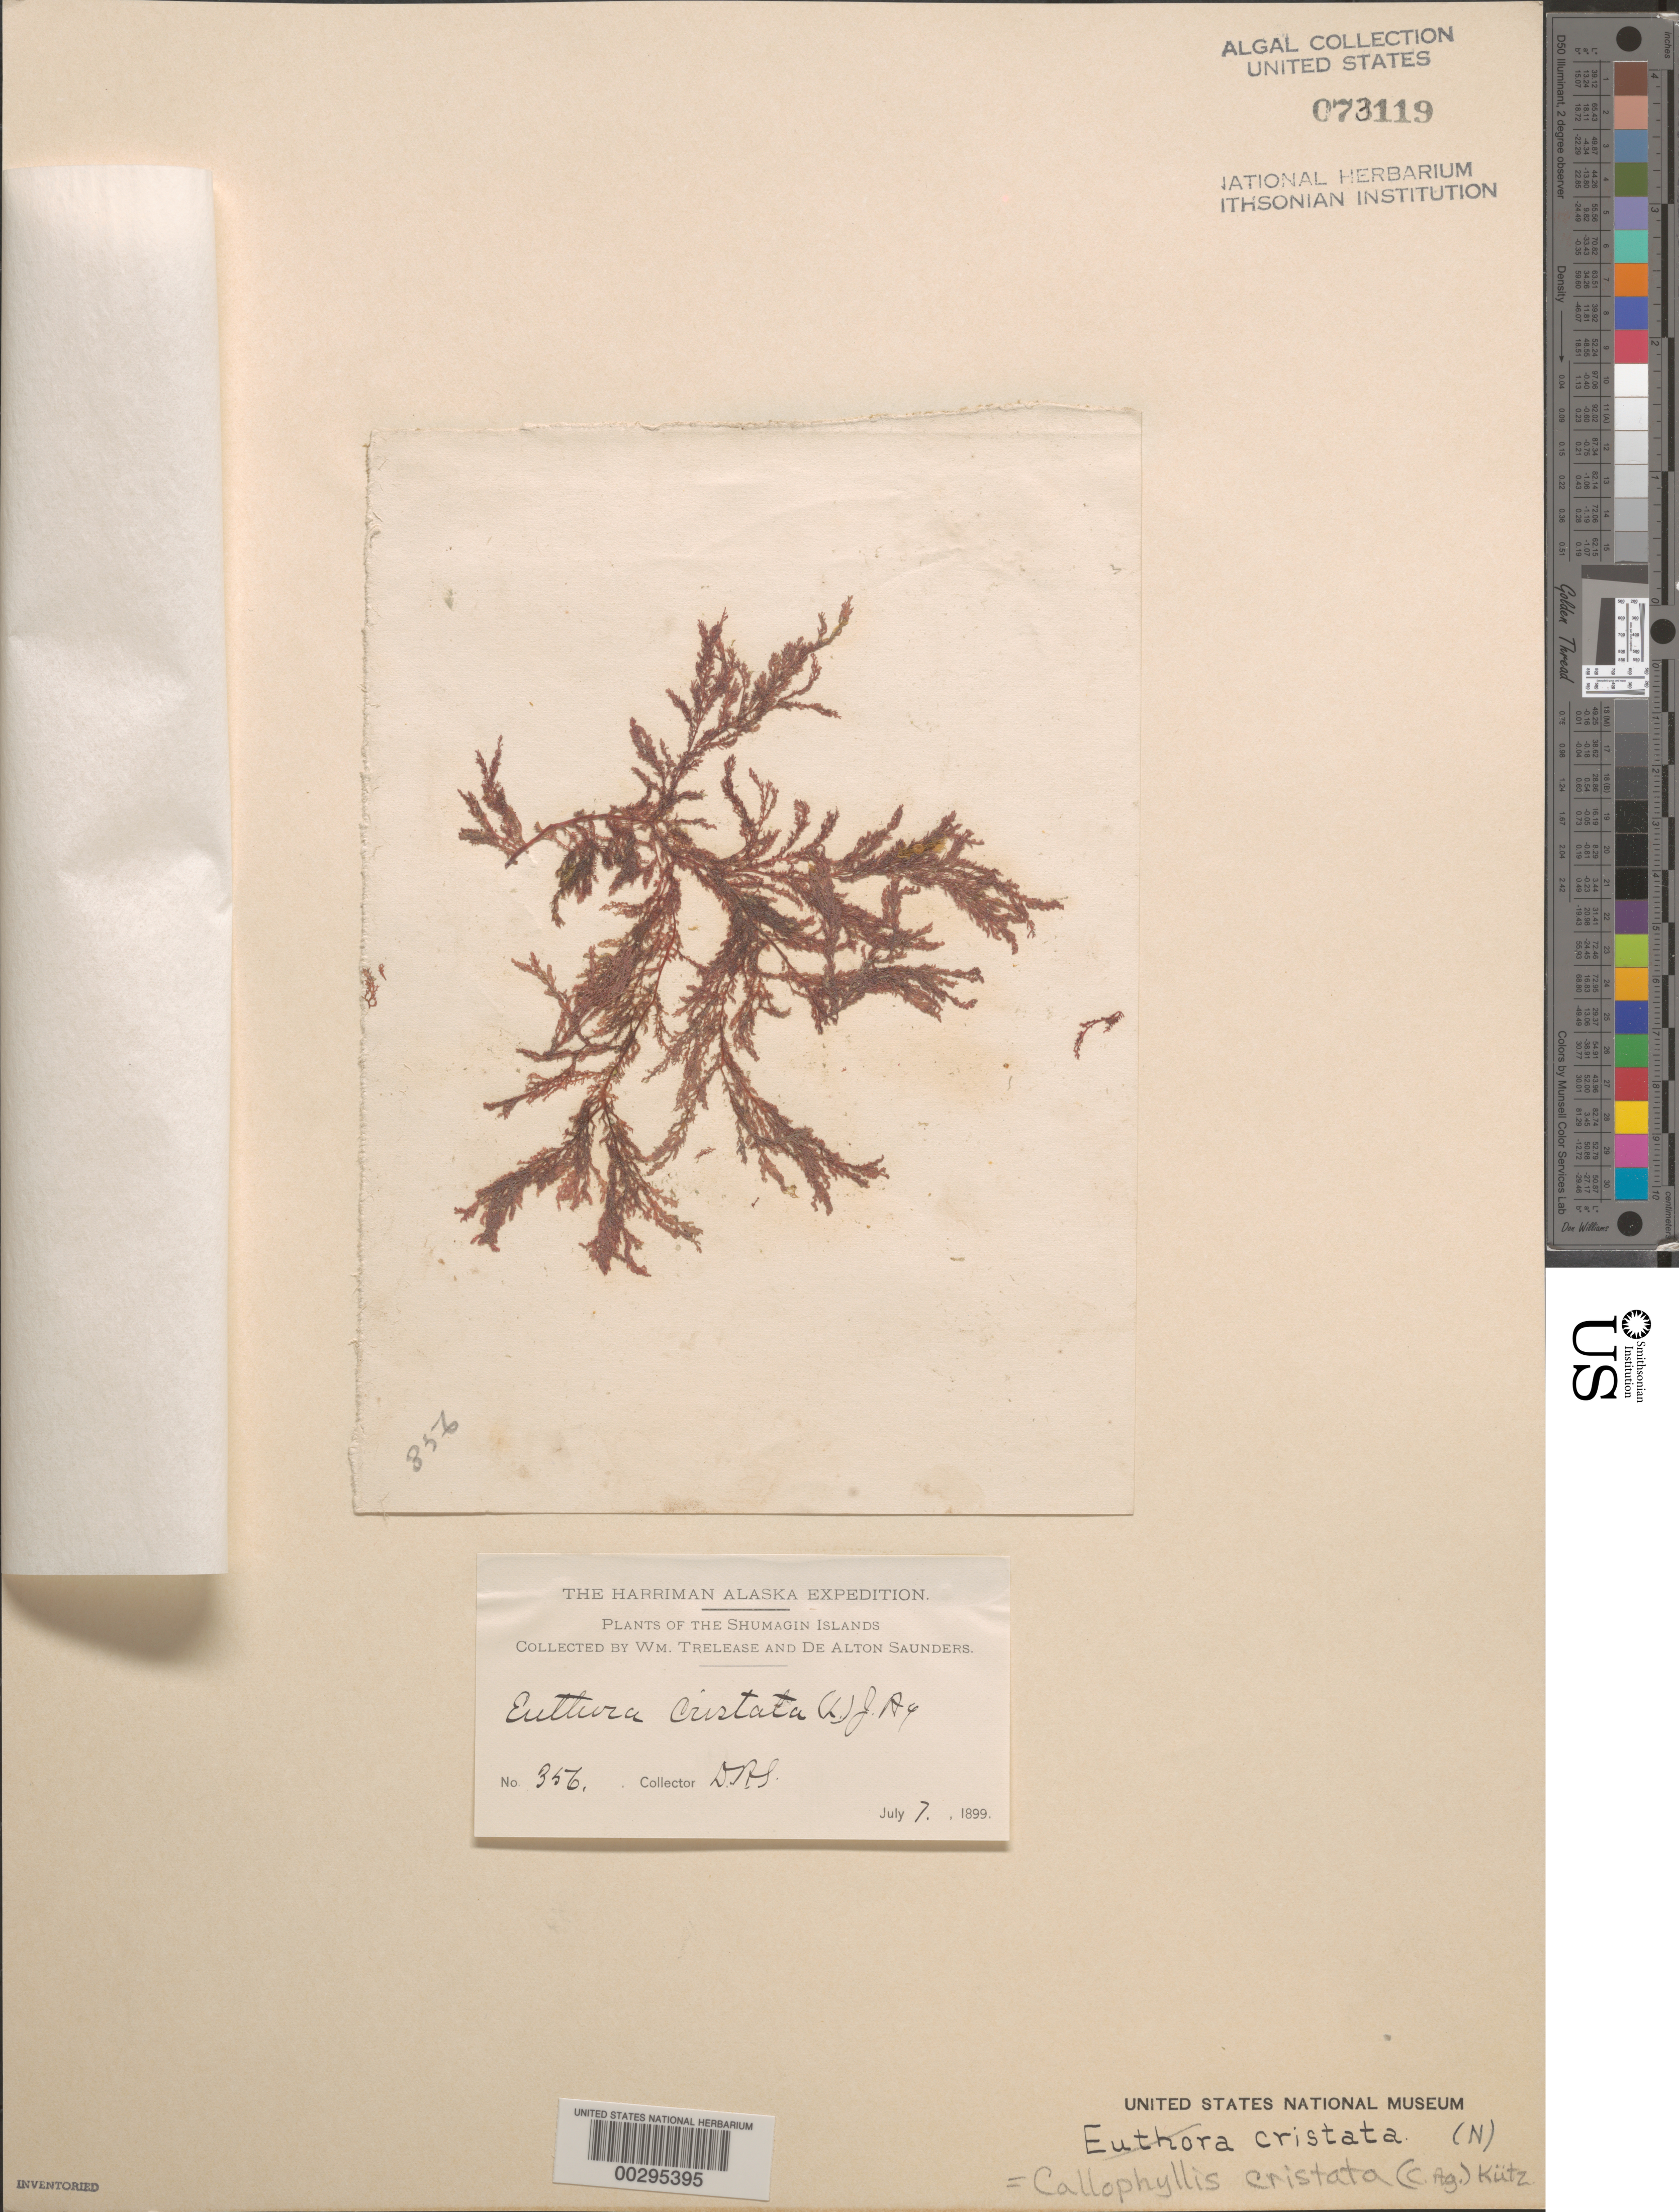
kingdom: Plantae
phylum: Rhodophyta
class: Florideophyceae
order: Gigartinales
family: Kallymeniaceae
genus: Euthora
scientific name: Euthora cristata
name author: (C. Agardh) J. Agardh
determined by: Algae name updating Project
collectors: D. Saunders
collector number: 356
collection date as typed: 07 Jul 1899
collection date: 1899-07-07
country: United States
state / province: Alaska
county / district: Aleutian Islands Division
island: Shumagin Islands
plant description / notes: Harriman Alaska Expedition, 1899, as Euthora cristata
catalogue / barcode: US 73119